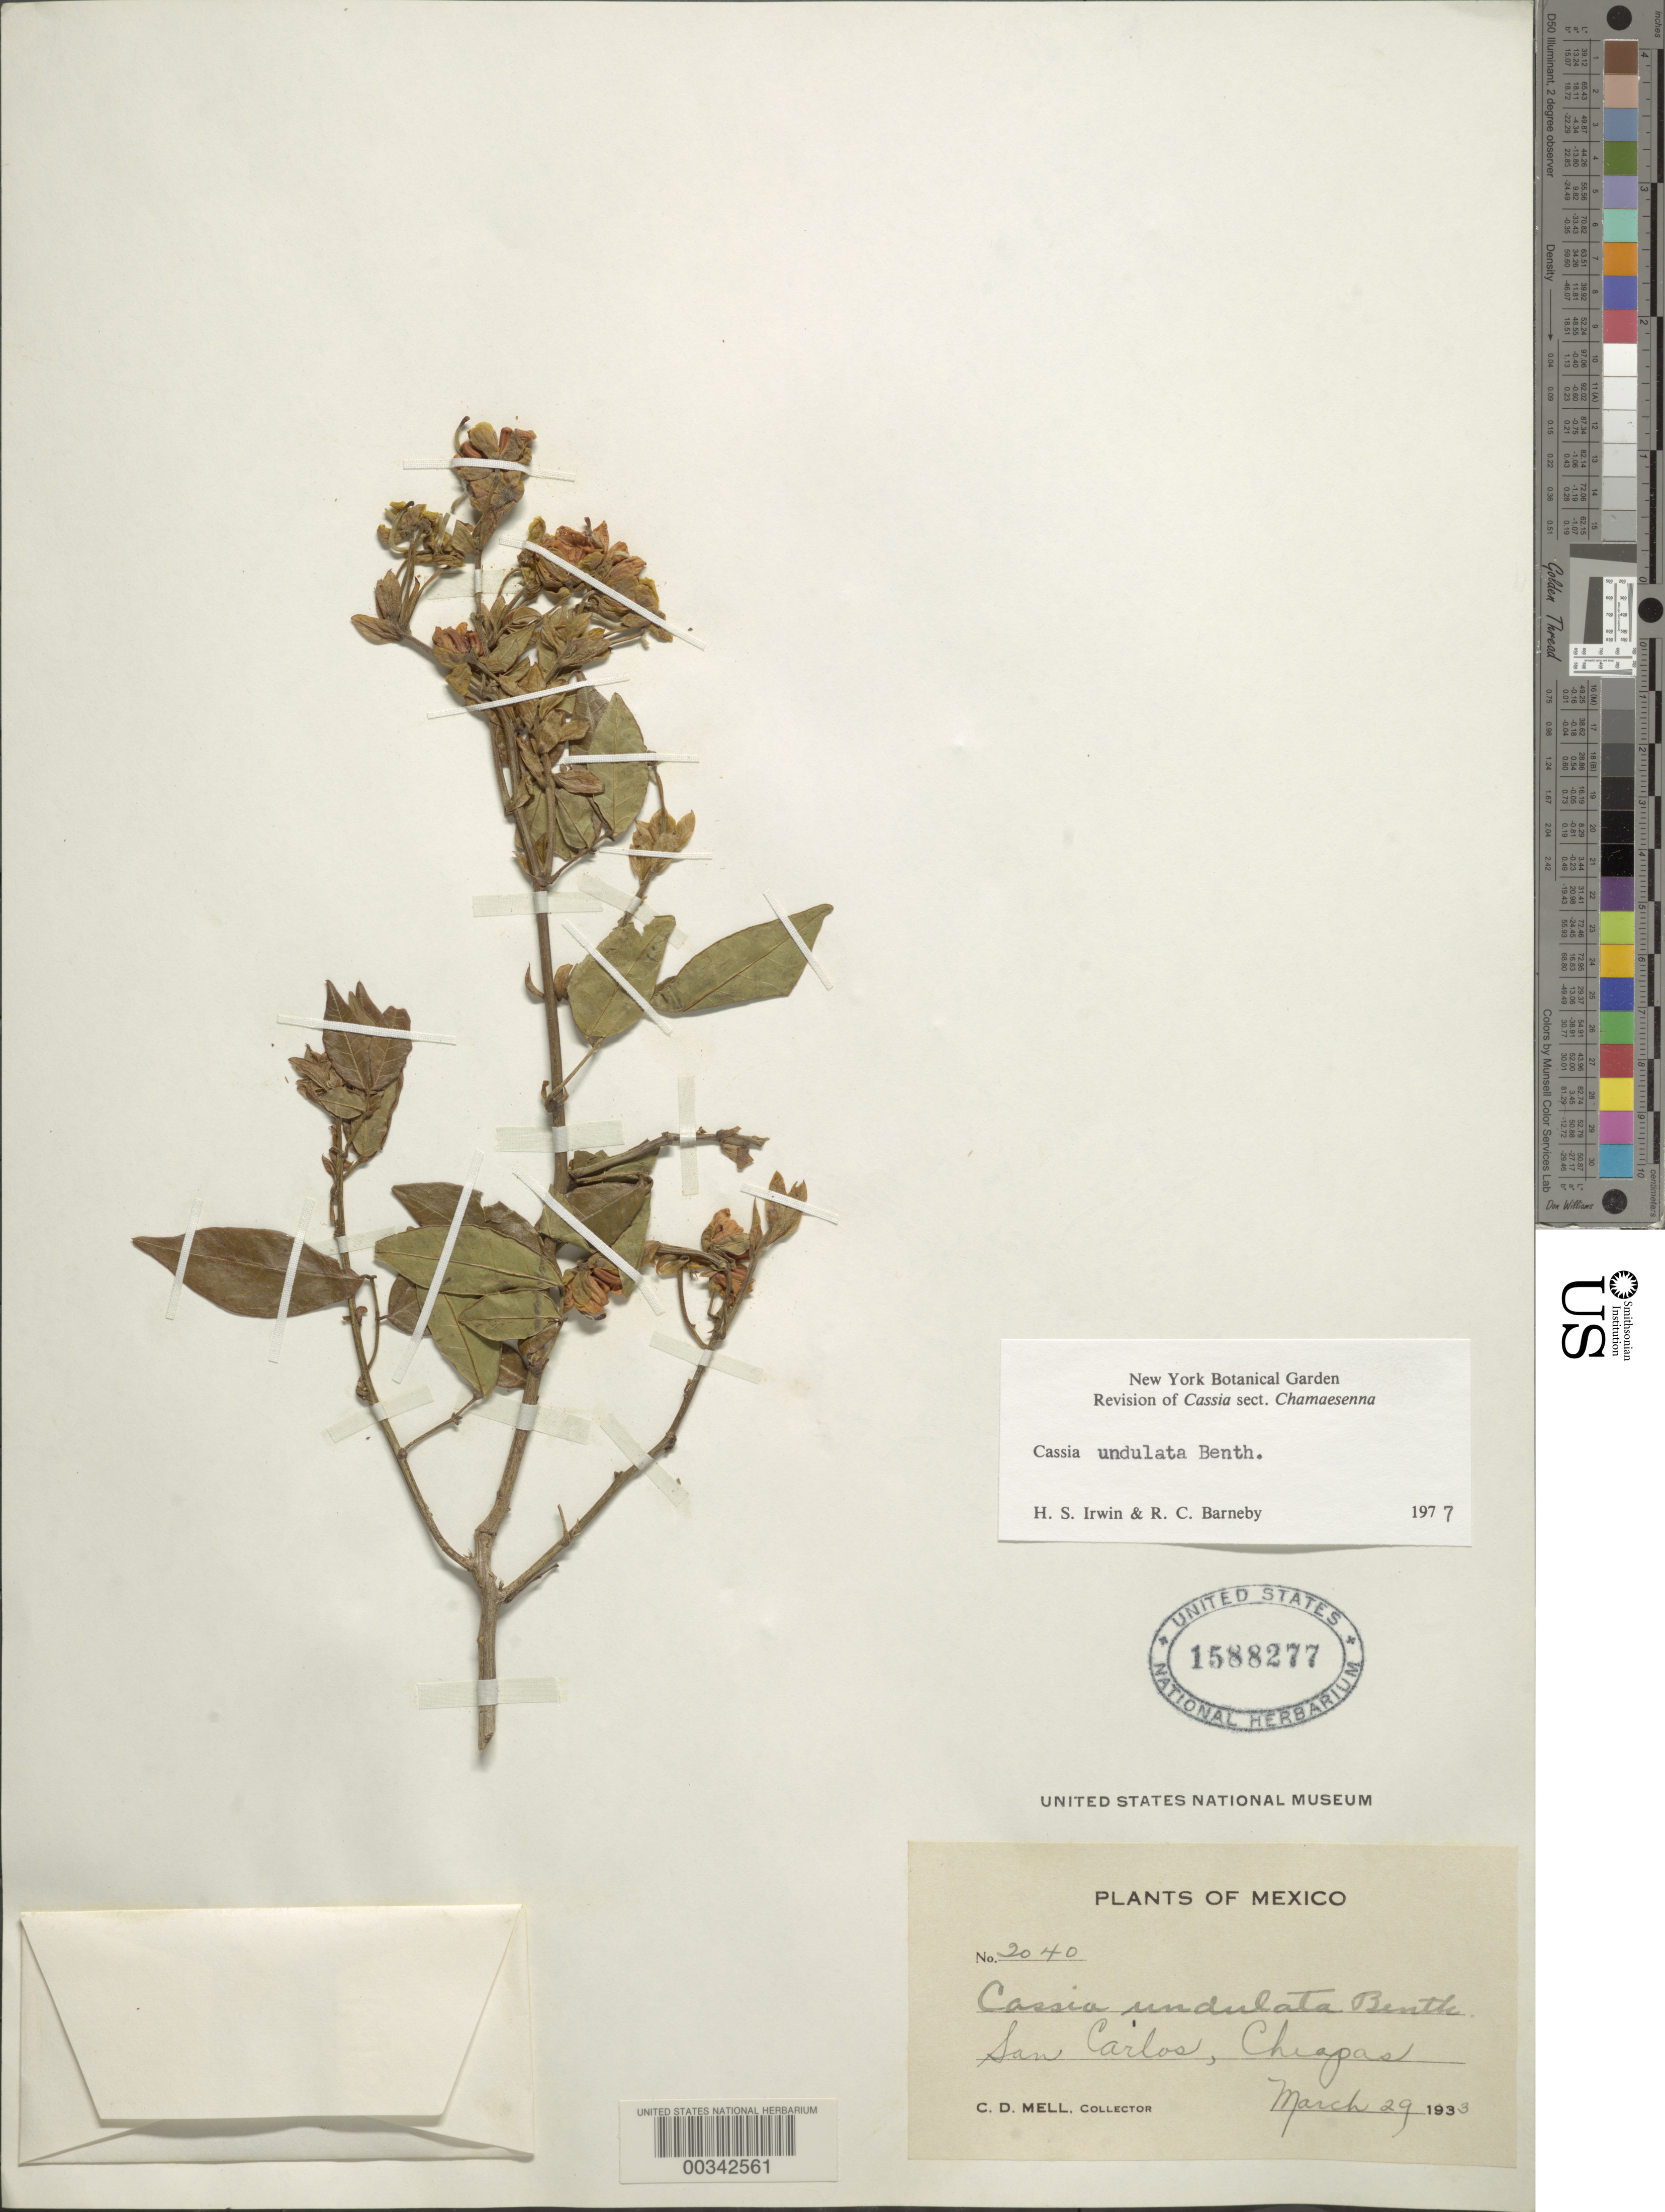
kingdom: Plantae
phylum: Tracheophyta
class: Magnoliopsida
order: Fabales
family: Fabaceae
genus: Senna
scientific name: Senna undulata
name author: (Benth.) H.S. Irwin & Barneby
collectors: C. D. Mell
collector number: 2040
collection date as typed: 29 Mar 1933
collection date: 1933-03-29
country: Mexico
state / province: Chiapas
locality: San Carlos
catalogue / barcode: US 1588277